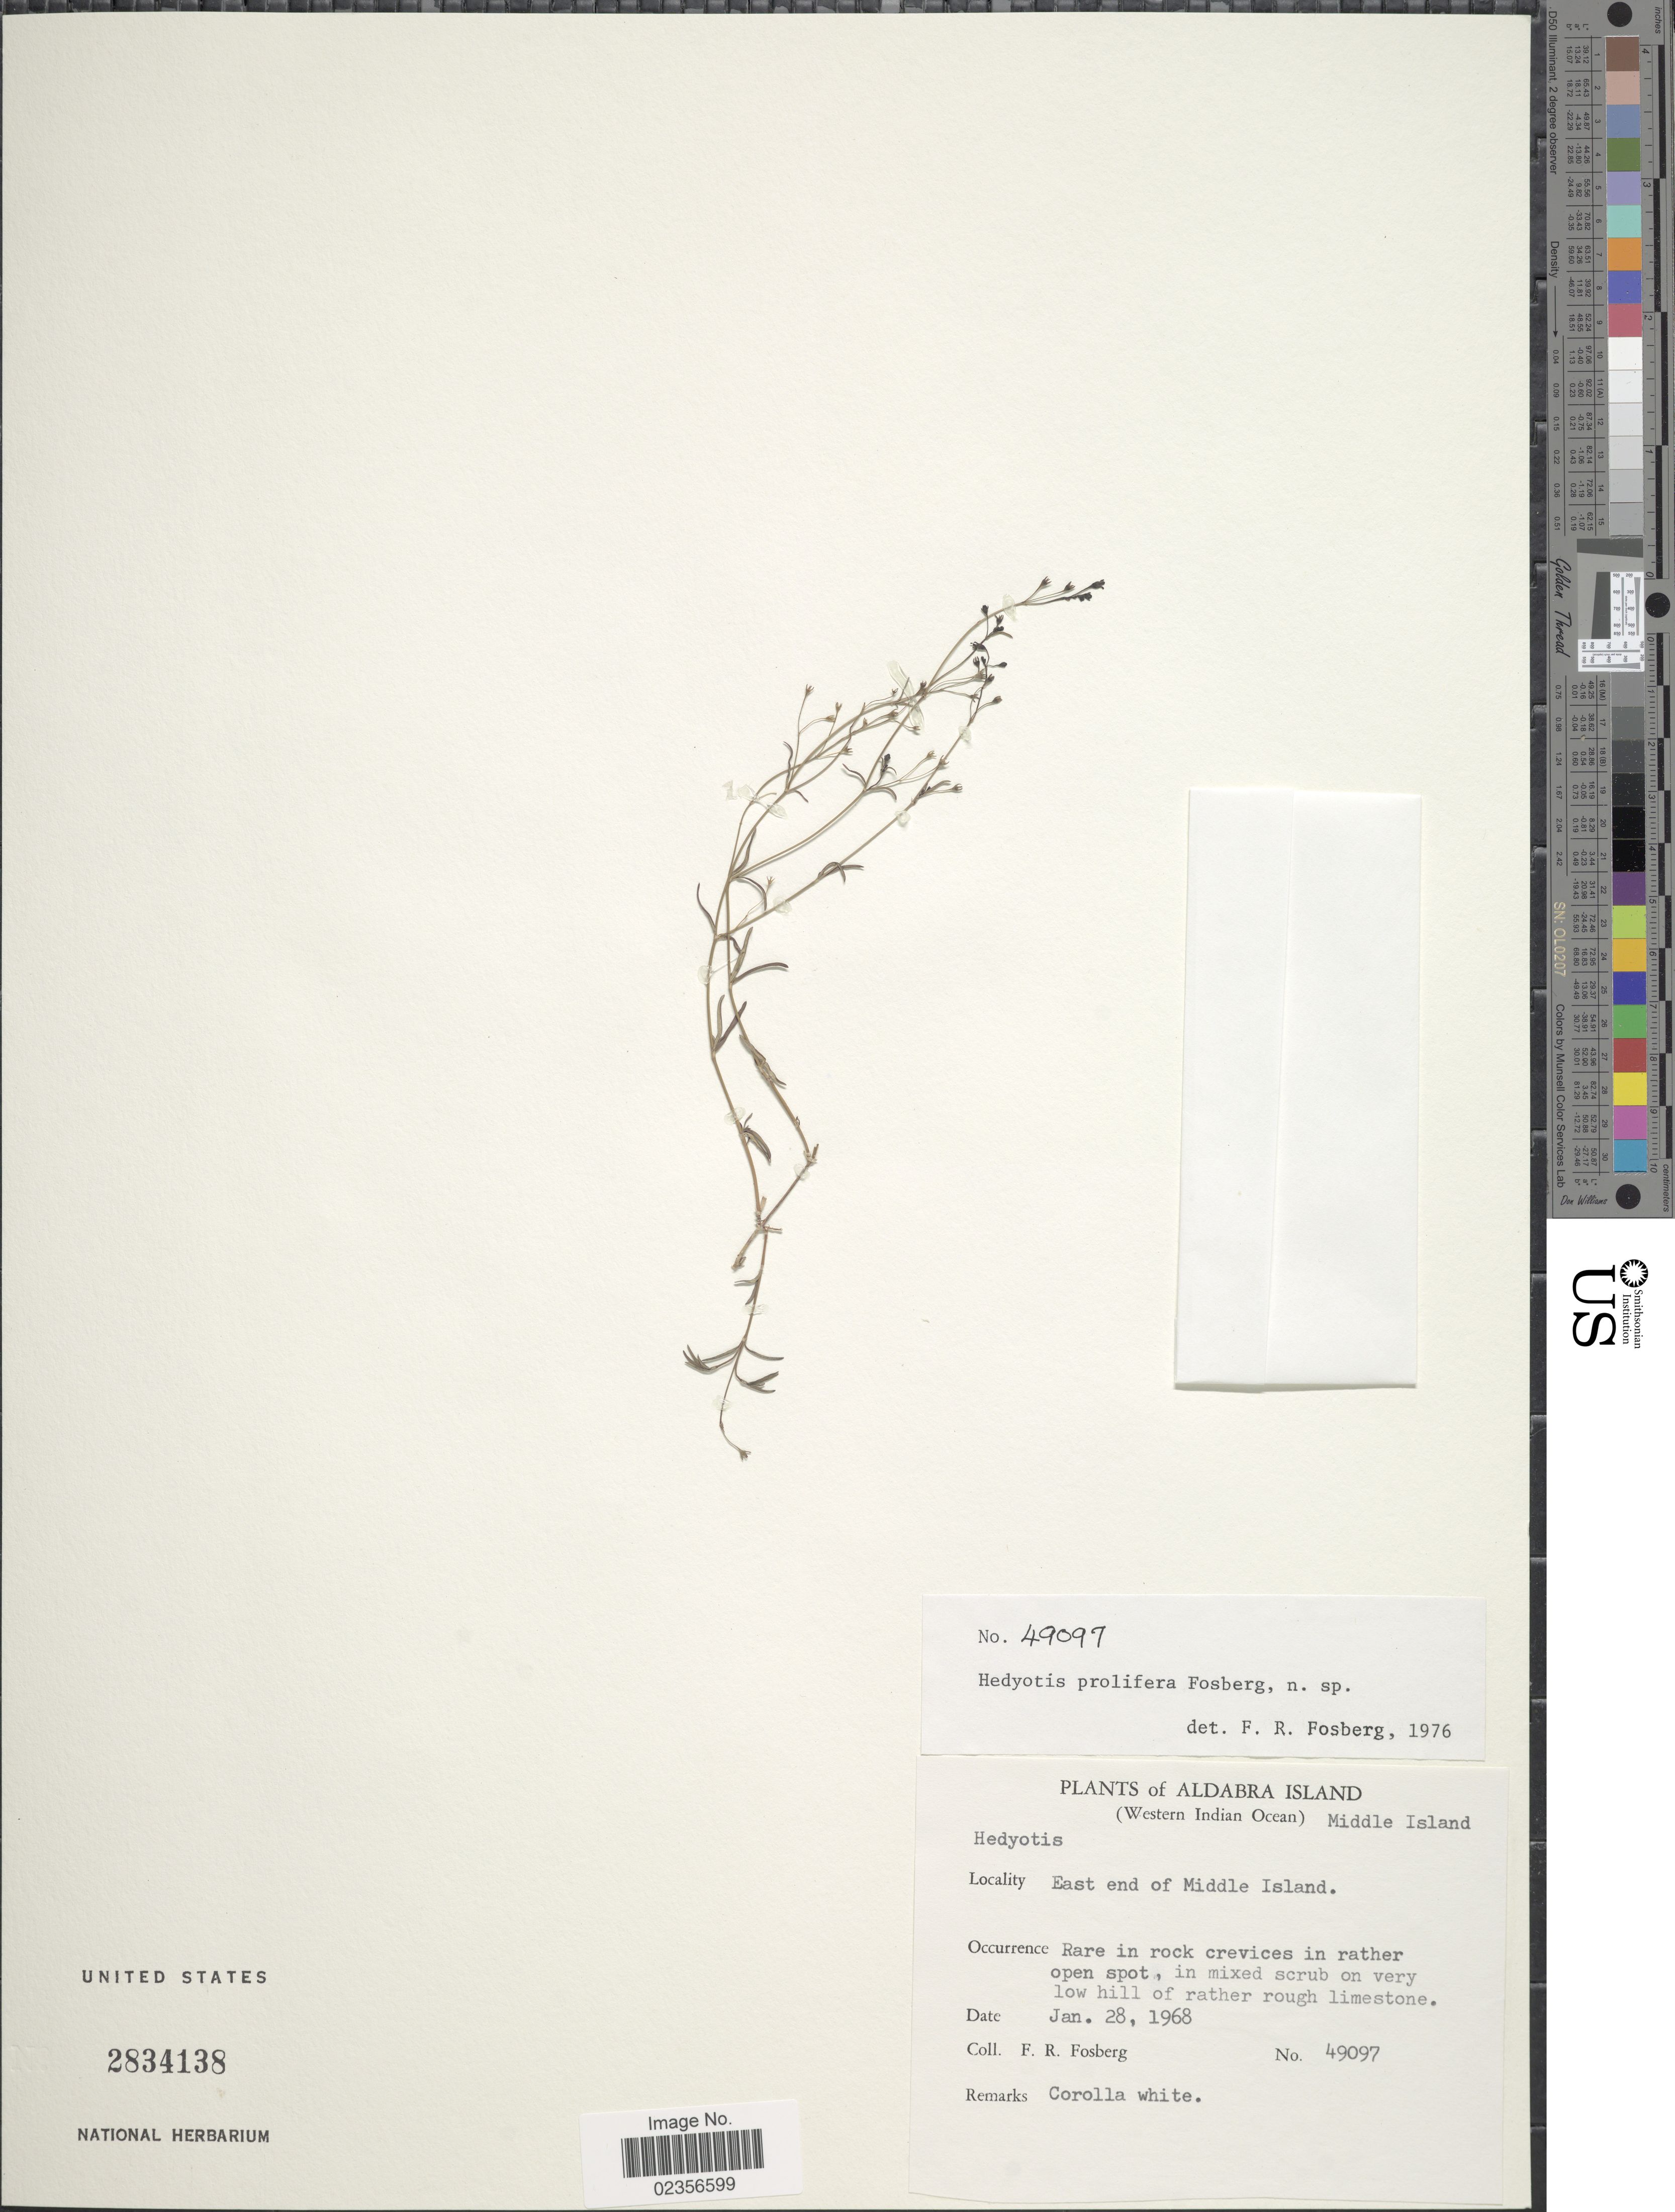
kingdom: Plantae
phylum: Tracheophyta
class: Magnoliopsida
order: Gentianales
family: Rubiaceae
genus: Hedyotis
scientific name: Hedyotis prolifera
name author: Fosberg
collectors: F. R. Fosberg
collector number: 49097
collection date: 1968-01-28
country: Seychelles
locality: Aldabra Island. Middle Island. East end of Middle Island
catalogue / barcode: US 2834138